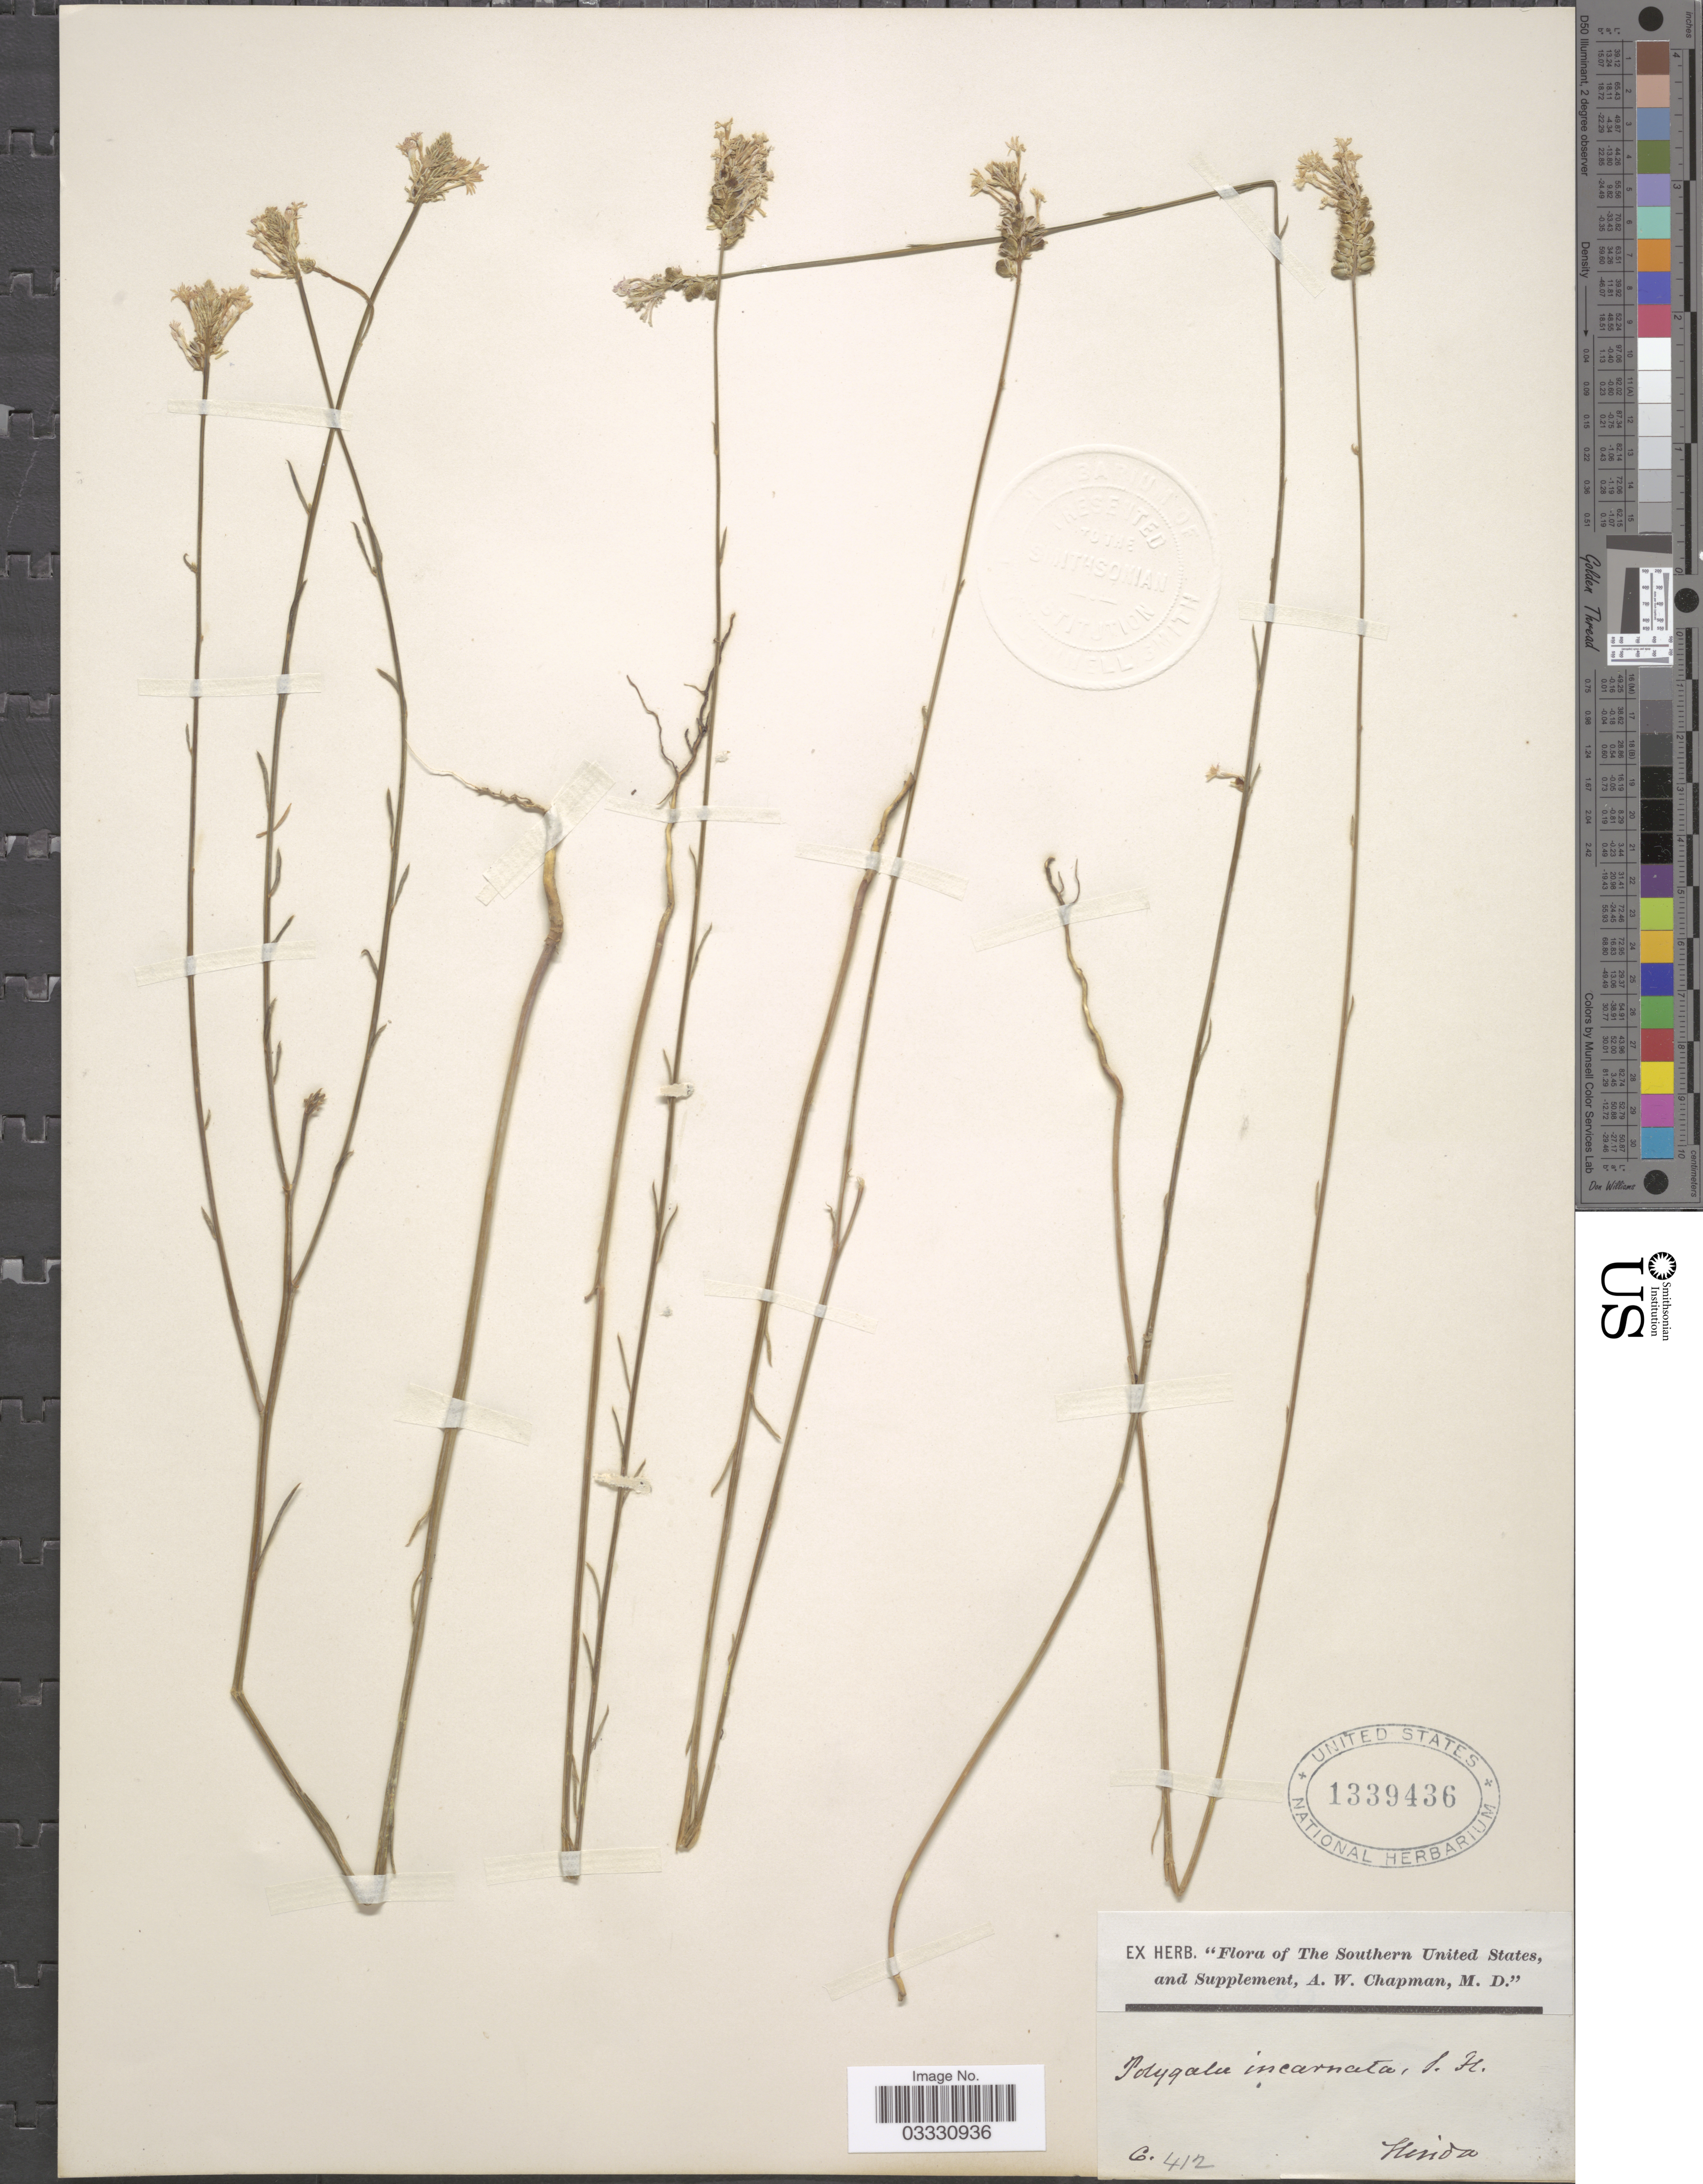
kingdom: Plantae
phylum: Tracheophyta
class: Magnoliopsida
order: Fabales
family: Polygalaceae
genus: Polygala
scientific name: Polygala incarnata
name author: L.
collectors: ex herb. A.W. Chapman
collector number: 412?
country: United States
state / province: Florida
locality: Southern United States.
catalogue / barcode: US 1339436